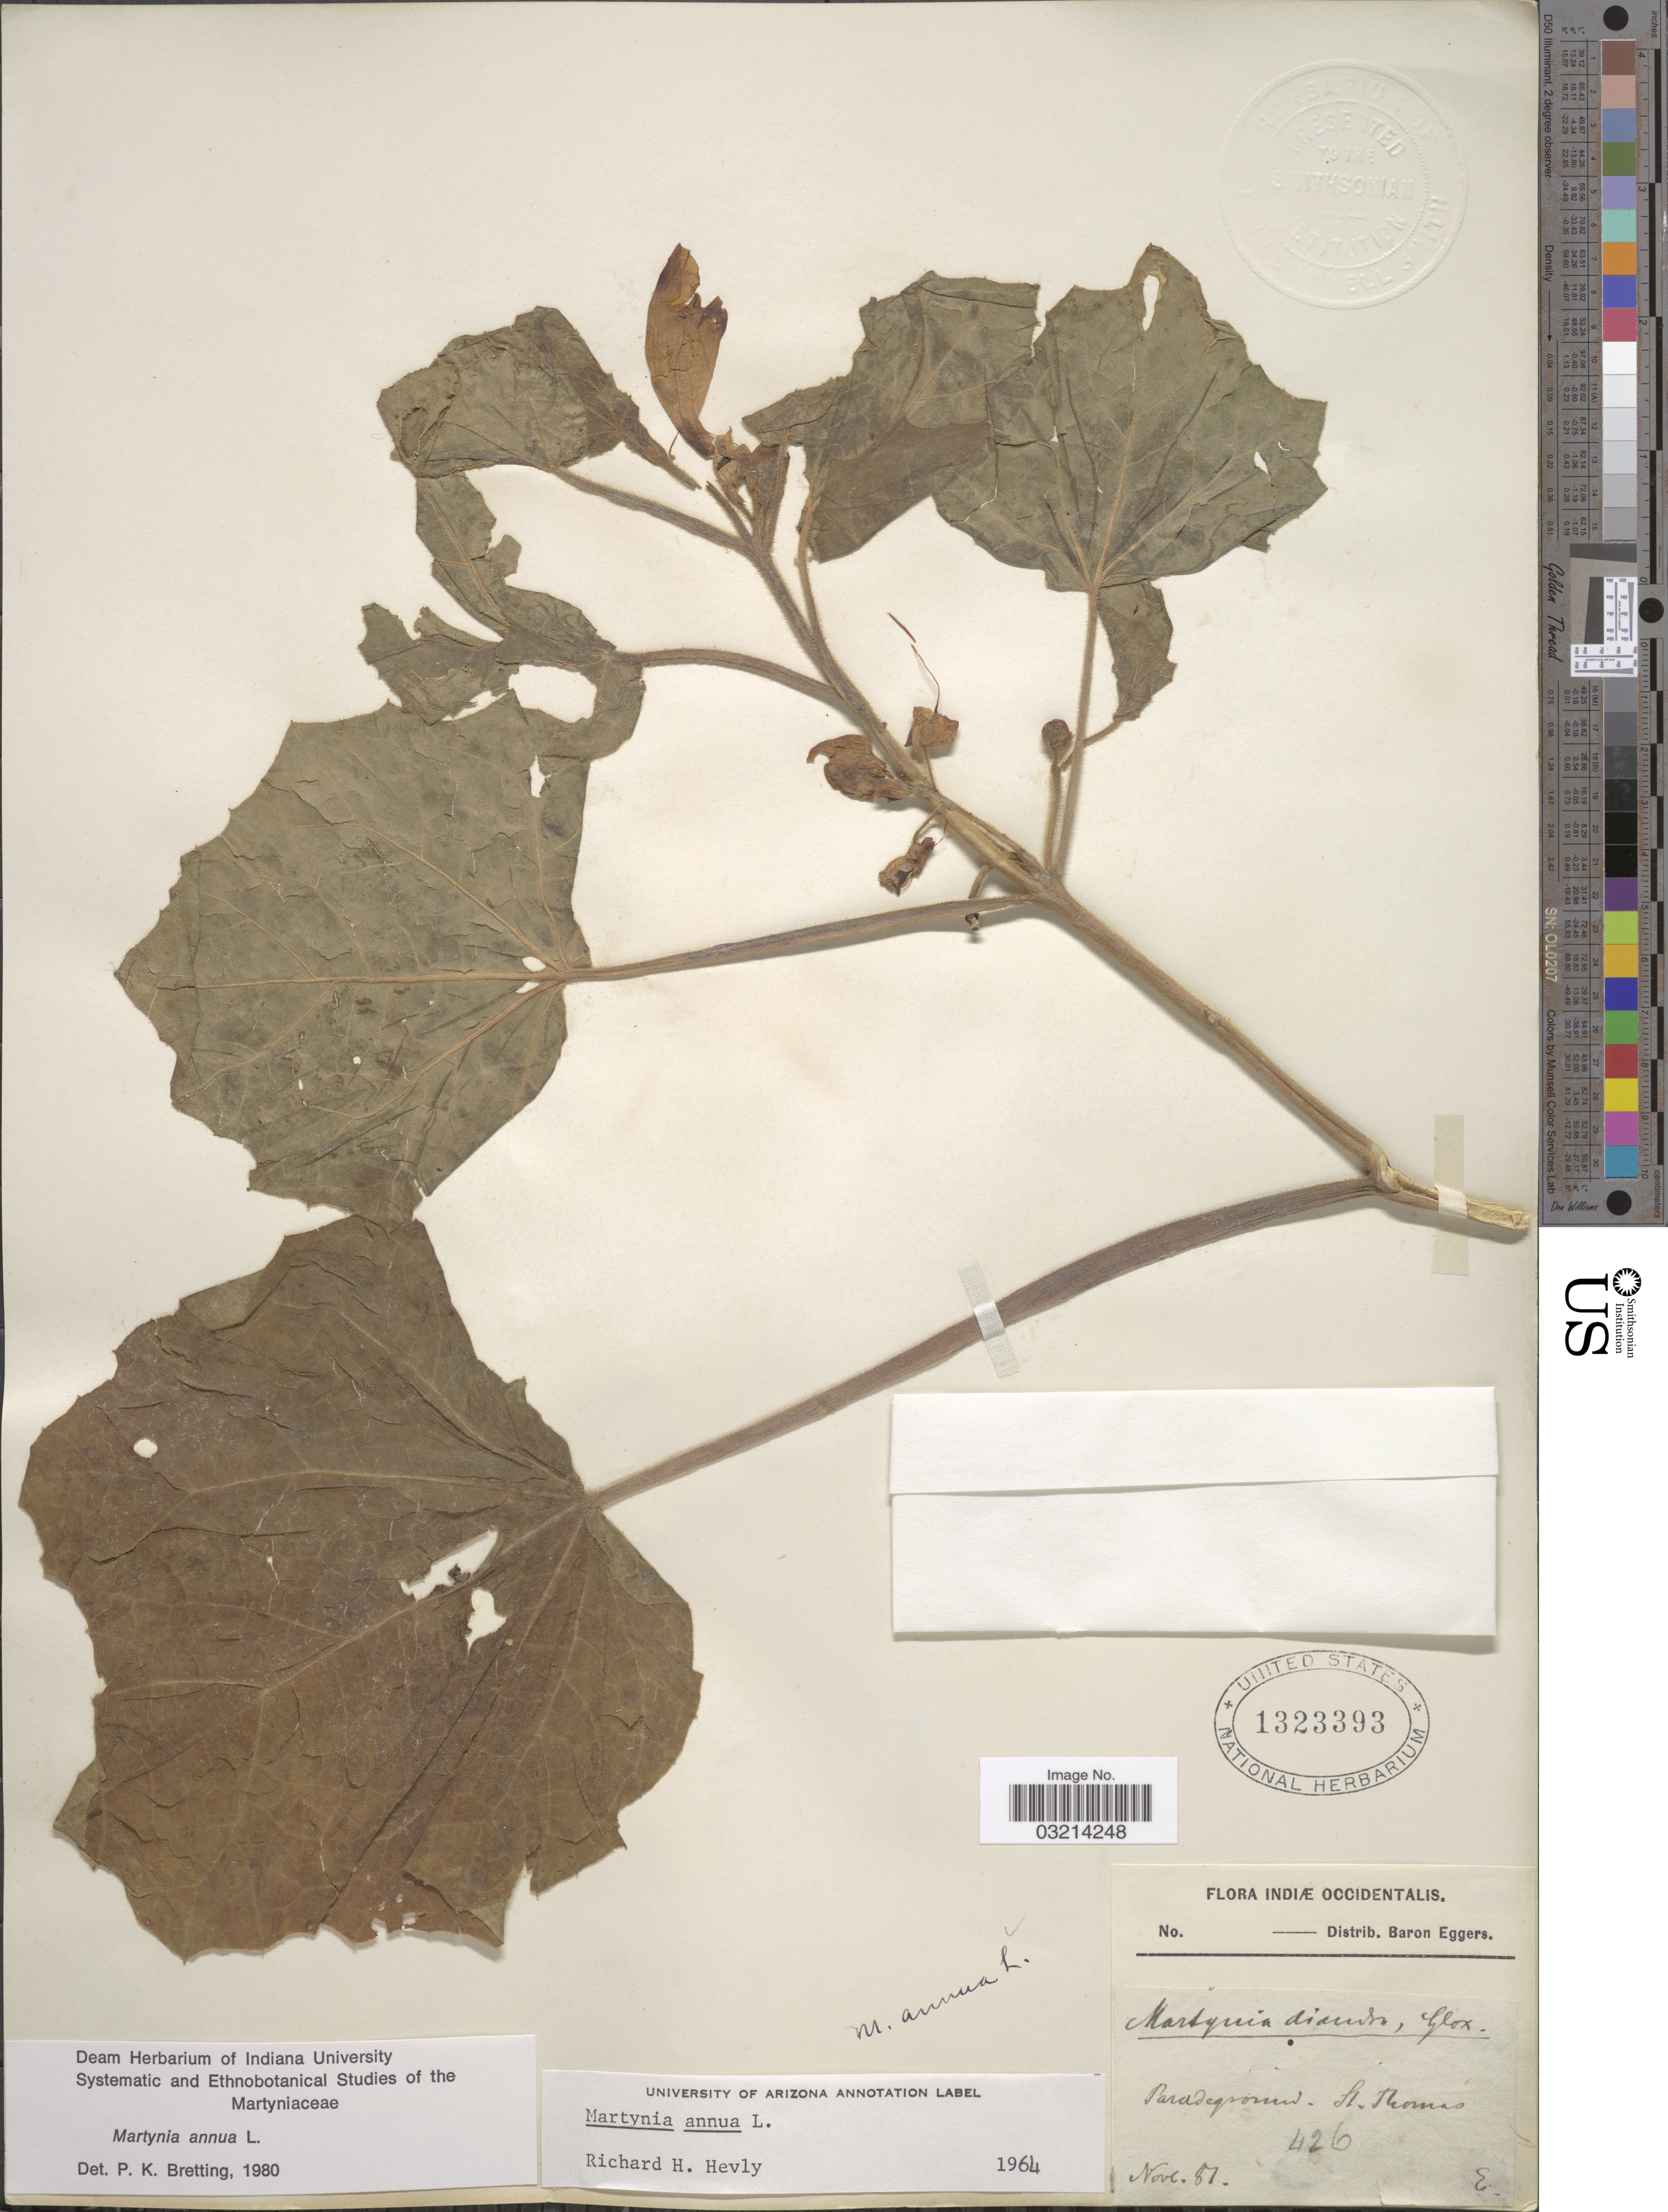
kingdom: Plantae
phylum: Tracheophyta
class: Magnoliopsida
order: Lamiales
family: Martyniaceae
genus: Martynia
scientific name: Martynia annua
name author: L.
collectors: H. F. A. von Eggers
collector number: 426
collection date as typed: Transcribed d/m/y: /11/81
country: U.S. Virgin Islands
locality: Indiæ Occidentalis. Parade ground. St. Thomas.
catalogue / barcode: US 1323393